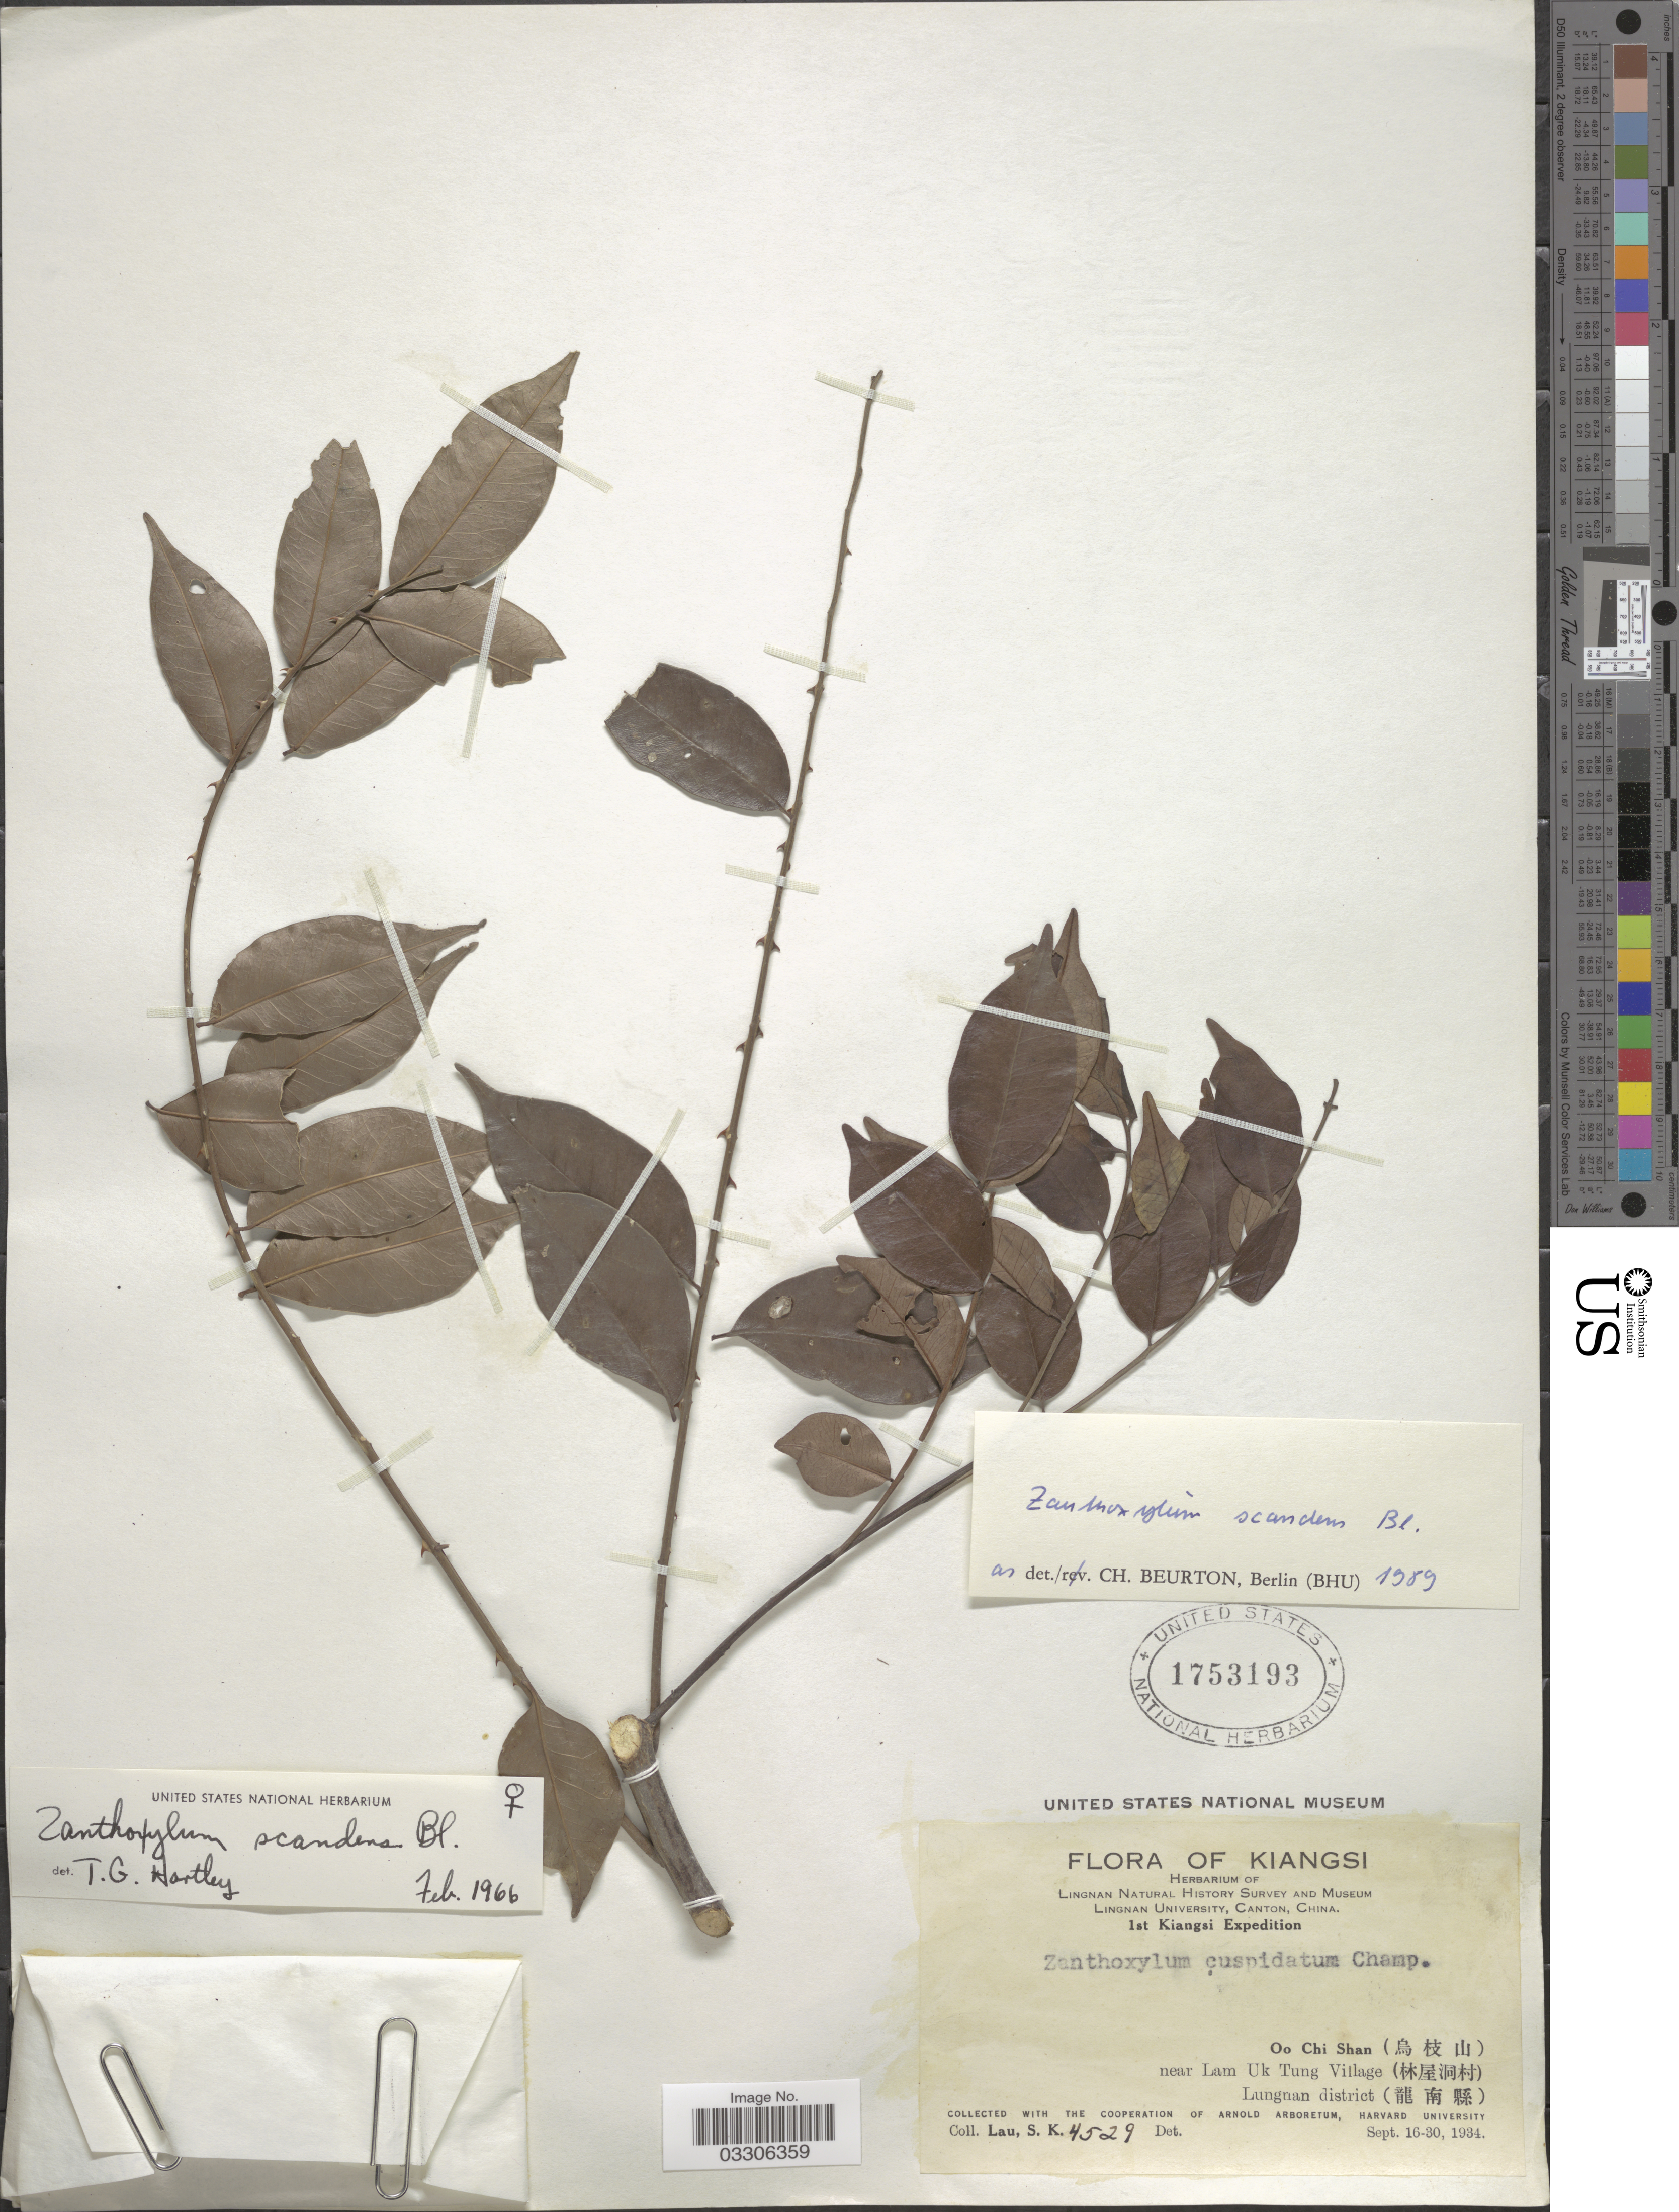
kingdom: Plantae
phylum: Tracheophyta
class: Magnoliopsida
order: Sapindales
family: Rutaceae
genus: Zanthoxylum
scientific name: Zanthoxylum scandens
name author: Blume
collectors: S. K. Lau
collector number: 4529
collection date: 1934-09-16/1934-09-30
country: China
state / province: Jiangxi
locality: Kiangsi. Oo Chi Shan (X) near Lam Uk Tung Village (X). Lungnan district (X).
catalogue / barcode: US 1753193